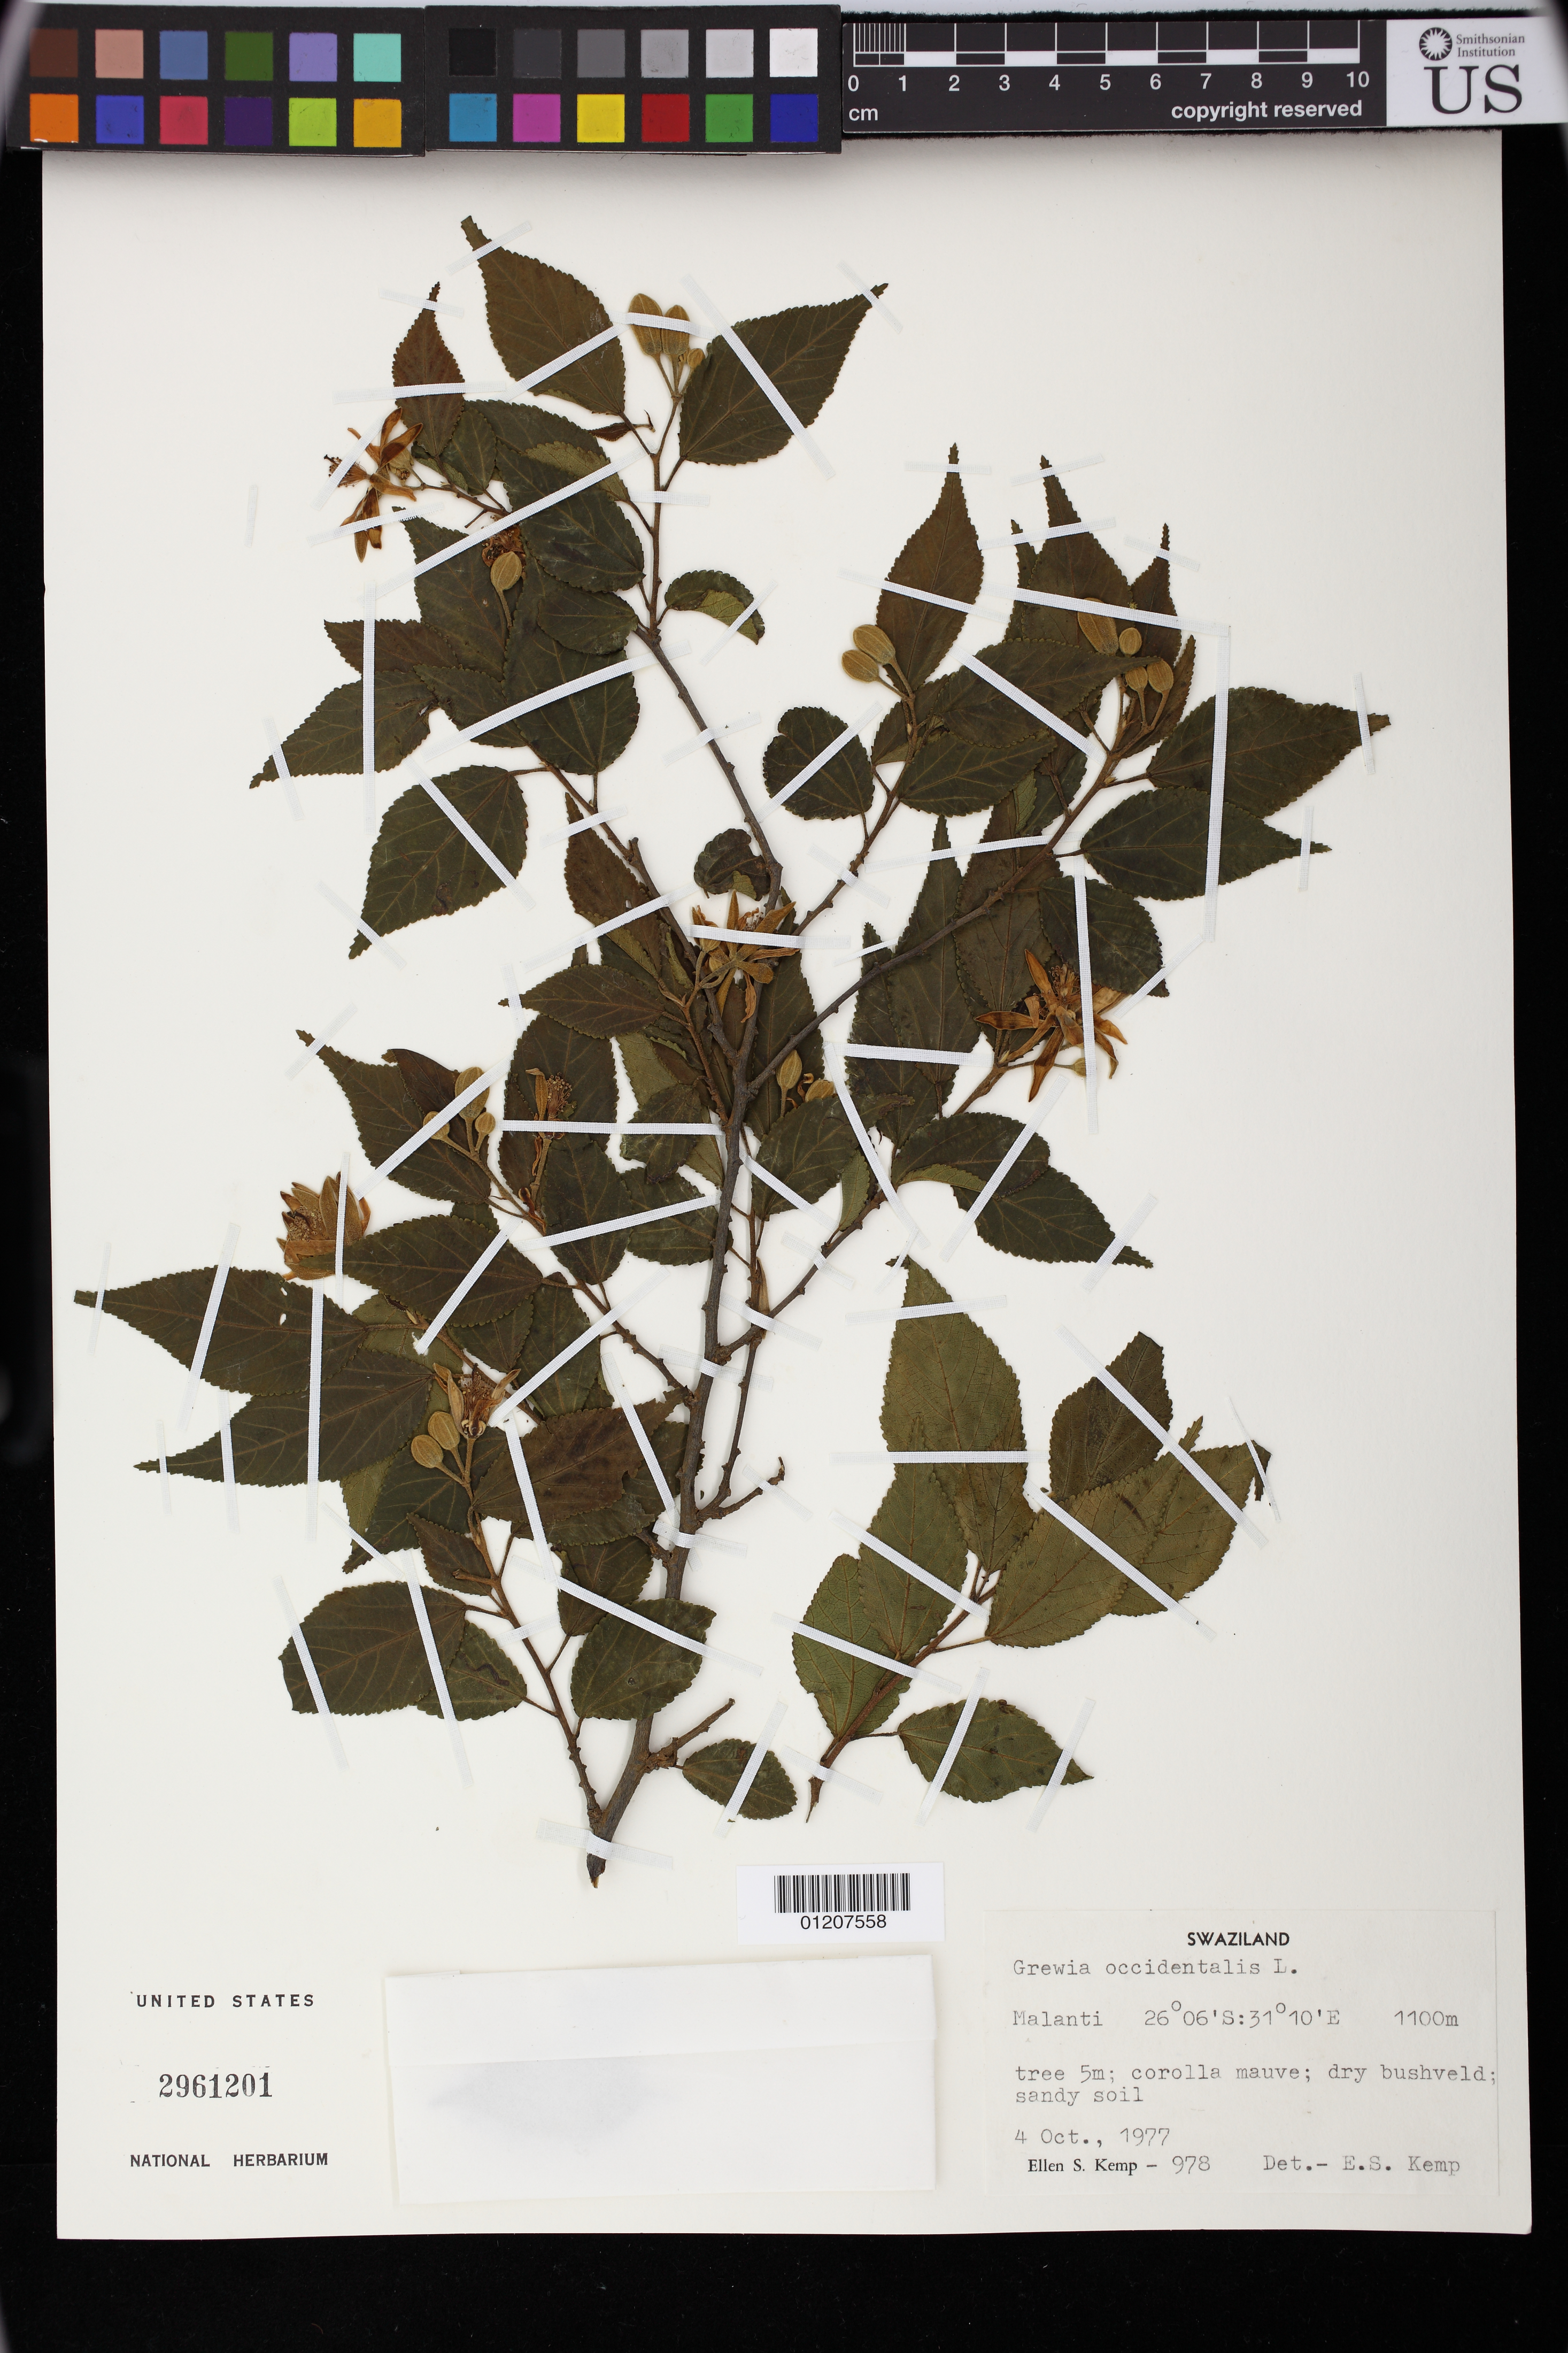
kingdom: Plantae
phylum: Tracheophyta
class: Magnoliopsida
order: Malvales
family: Malvaceae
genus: Grewia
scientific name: Grewia occidentalis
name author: L.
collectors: E. S. Kemp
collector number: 978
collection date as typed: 10 Apr 1977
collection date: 1977-04-10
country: Eswatini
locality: Malanti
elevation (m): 1100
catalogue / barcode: US 2961201